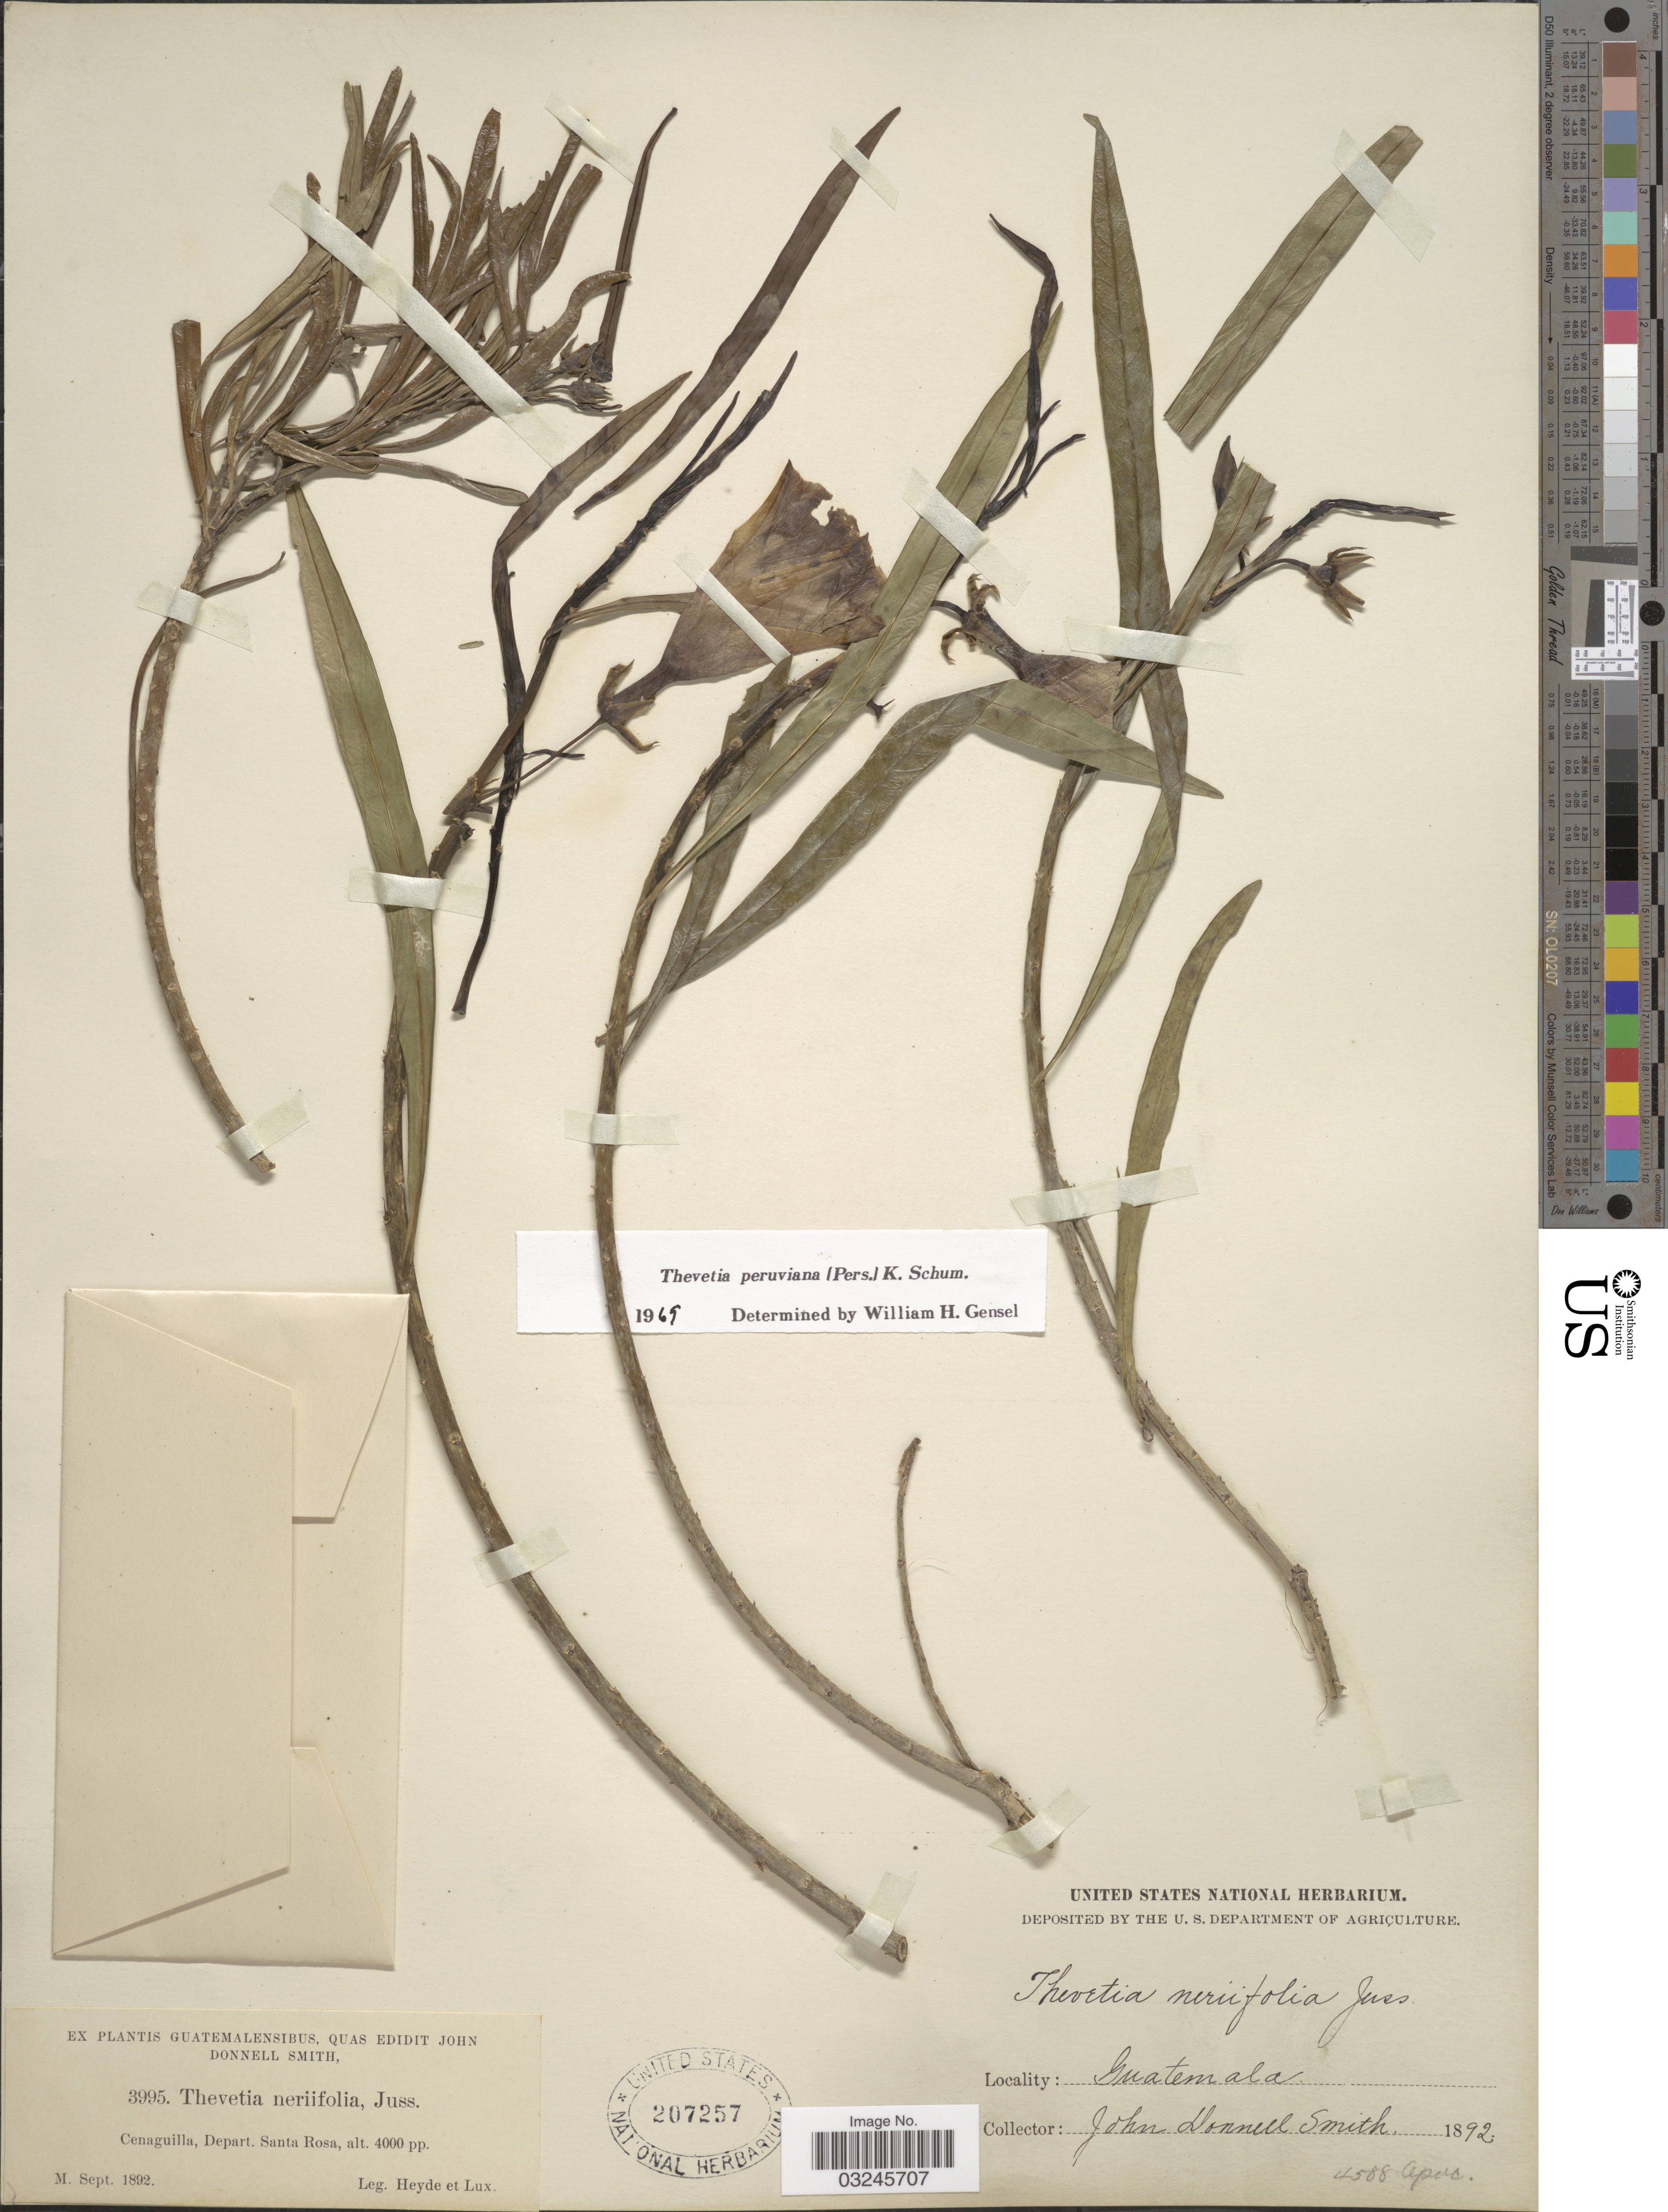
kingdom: Plantae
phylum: Tracheophyta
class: Magnoliopsida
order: Gentianales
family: Apocynaceae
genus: Thevetia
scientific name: Thevetia peruviana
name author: (Pers.) K. Schum.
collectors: Heyde, Lux & J. Donnell Smith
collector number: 3995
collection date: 1892-09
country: Guatemala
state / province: Santa Rosa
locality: Cenaguilla, Depart. Santa Rosa.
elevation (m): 1219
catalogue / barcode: US 207257